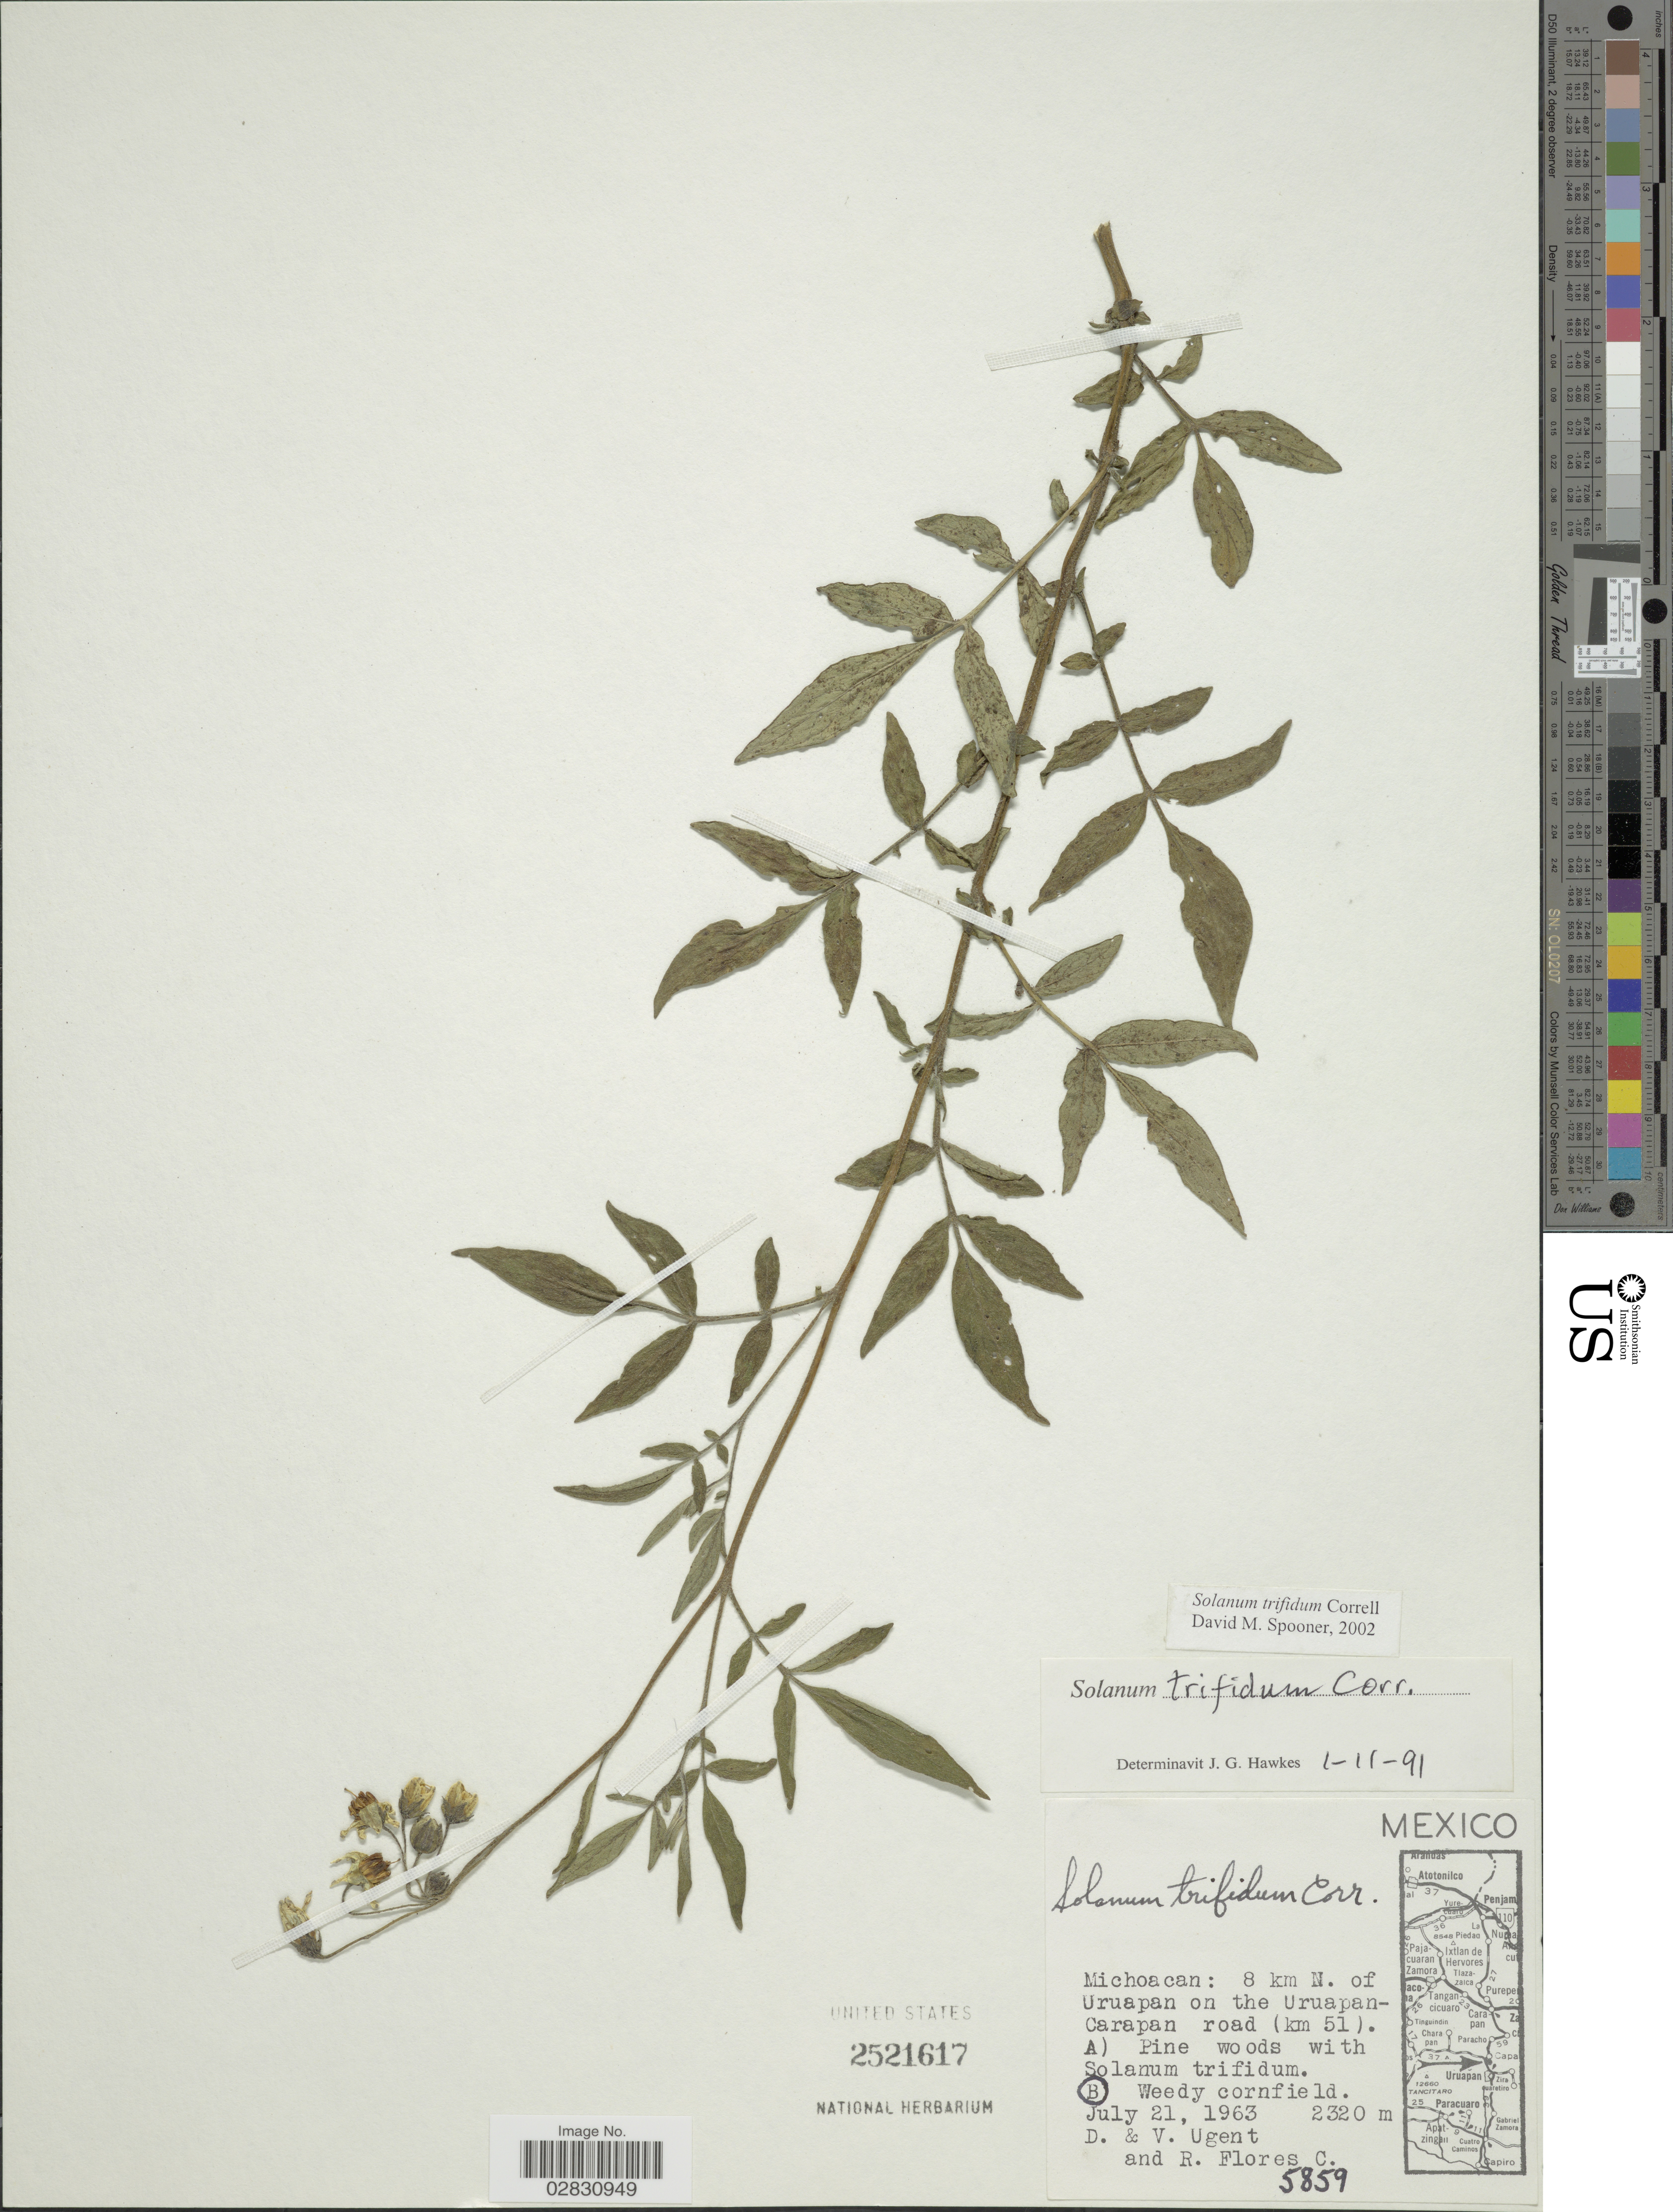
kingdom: Plantae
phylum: Tracheophyta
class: Magnoliopsida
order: Solanales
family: Solanaceae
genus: Solanum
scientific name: Solanum trifidum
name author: Correll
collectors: D. Ugent, V. Ugent & R. Flores-C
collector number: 5859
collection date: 1963-07-21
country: Mexico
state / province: Michoacán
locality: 8 km N. of Uruapan on the Uruapan-Carapan road (km 51). Weedy cornfield.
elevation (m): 2320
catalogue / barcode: US 2521617